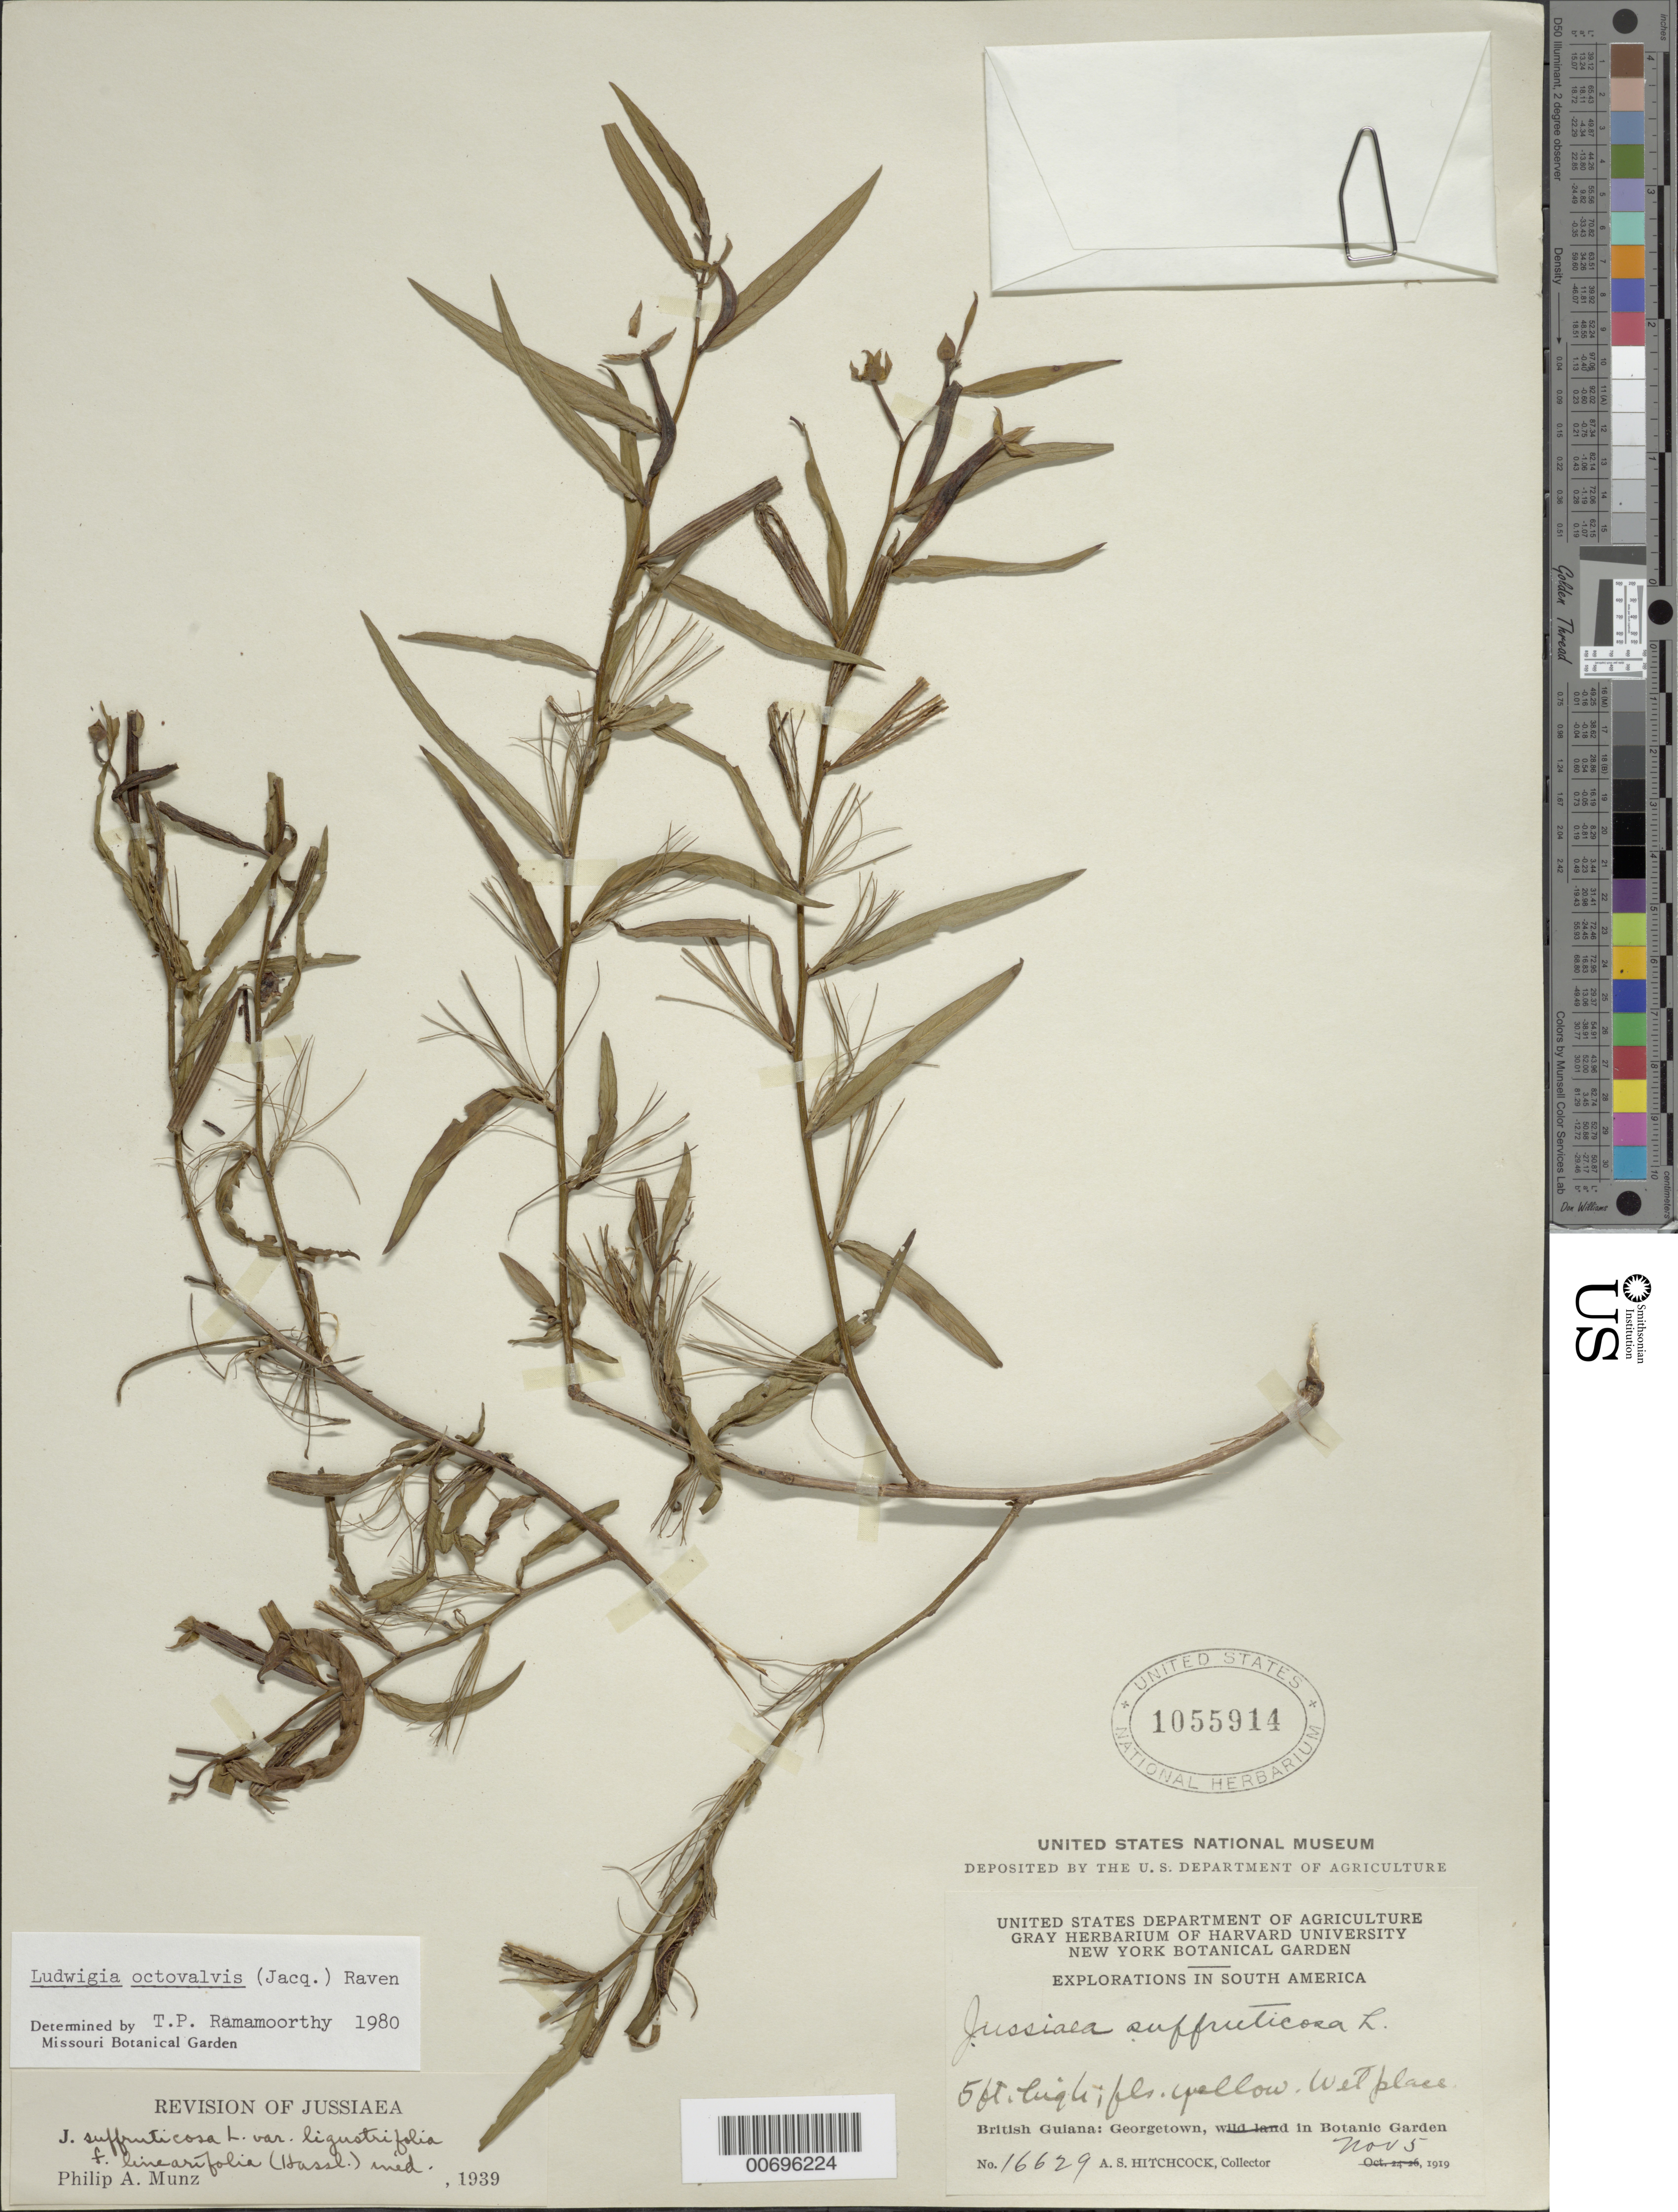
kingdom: Plantae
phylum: Tracheophyta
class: Magnoliopsida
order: Myrtales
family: Onagraceae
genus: Ludwigia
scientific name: Ludwigia octovalvis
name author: (Jacq.) P.H. Raven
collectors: A. S. Hitchcock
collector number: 16629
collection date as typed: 5-Nov-19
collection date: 1919-11-05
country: Guyana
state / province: Demerara-Mahaica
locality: Georgetown, Botanic Gardens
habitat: Garden wet place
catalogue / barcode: US 1055914